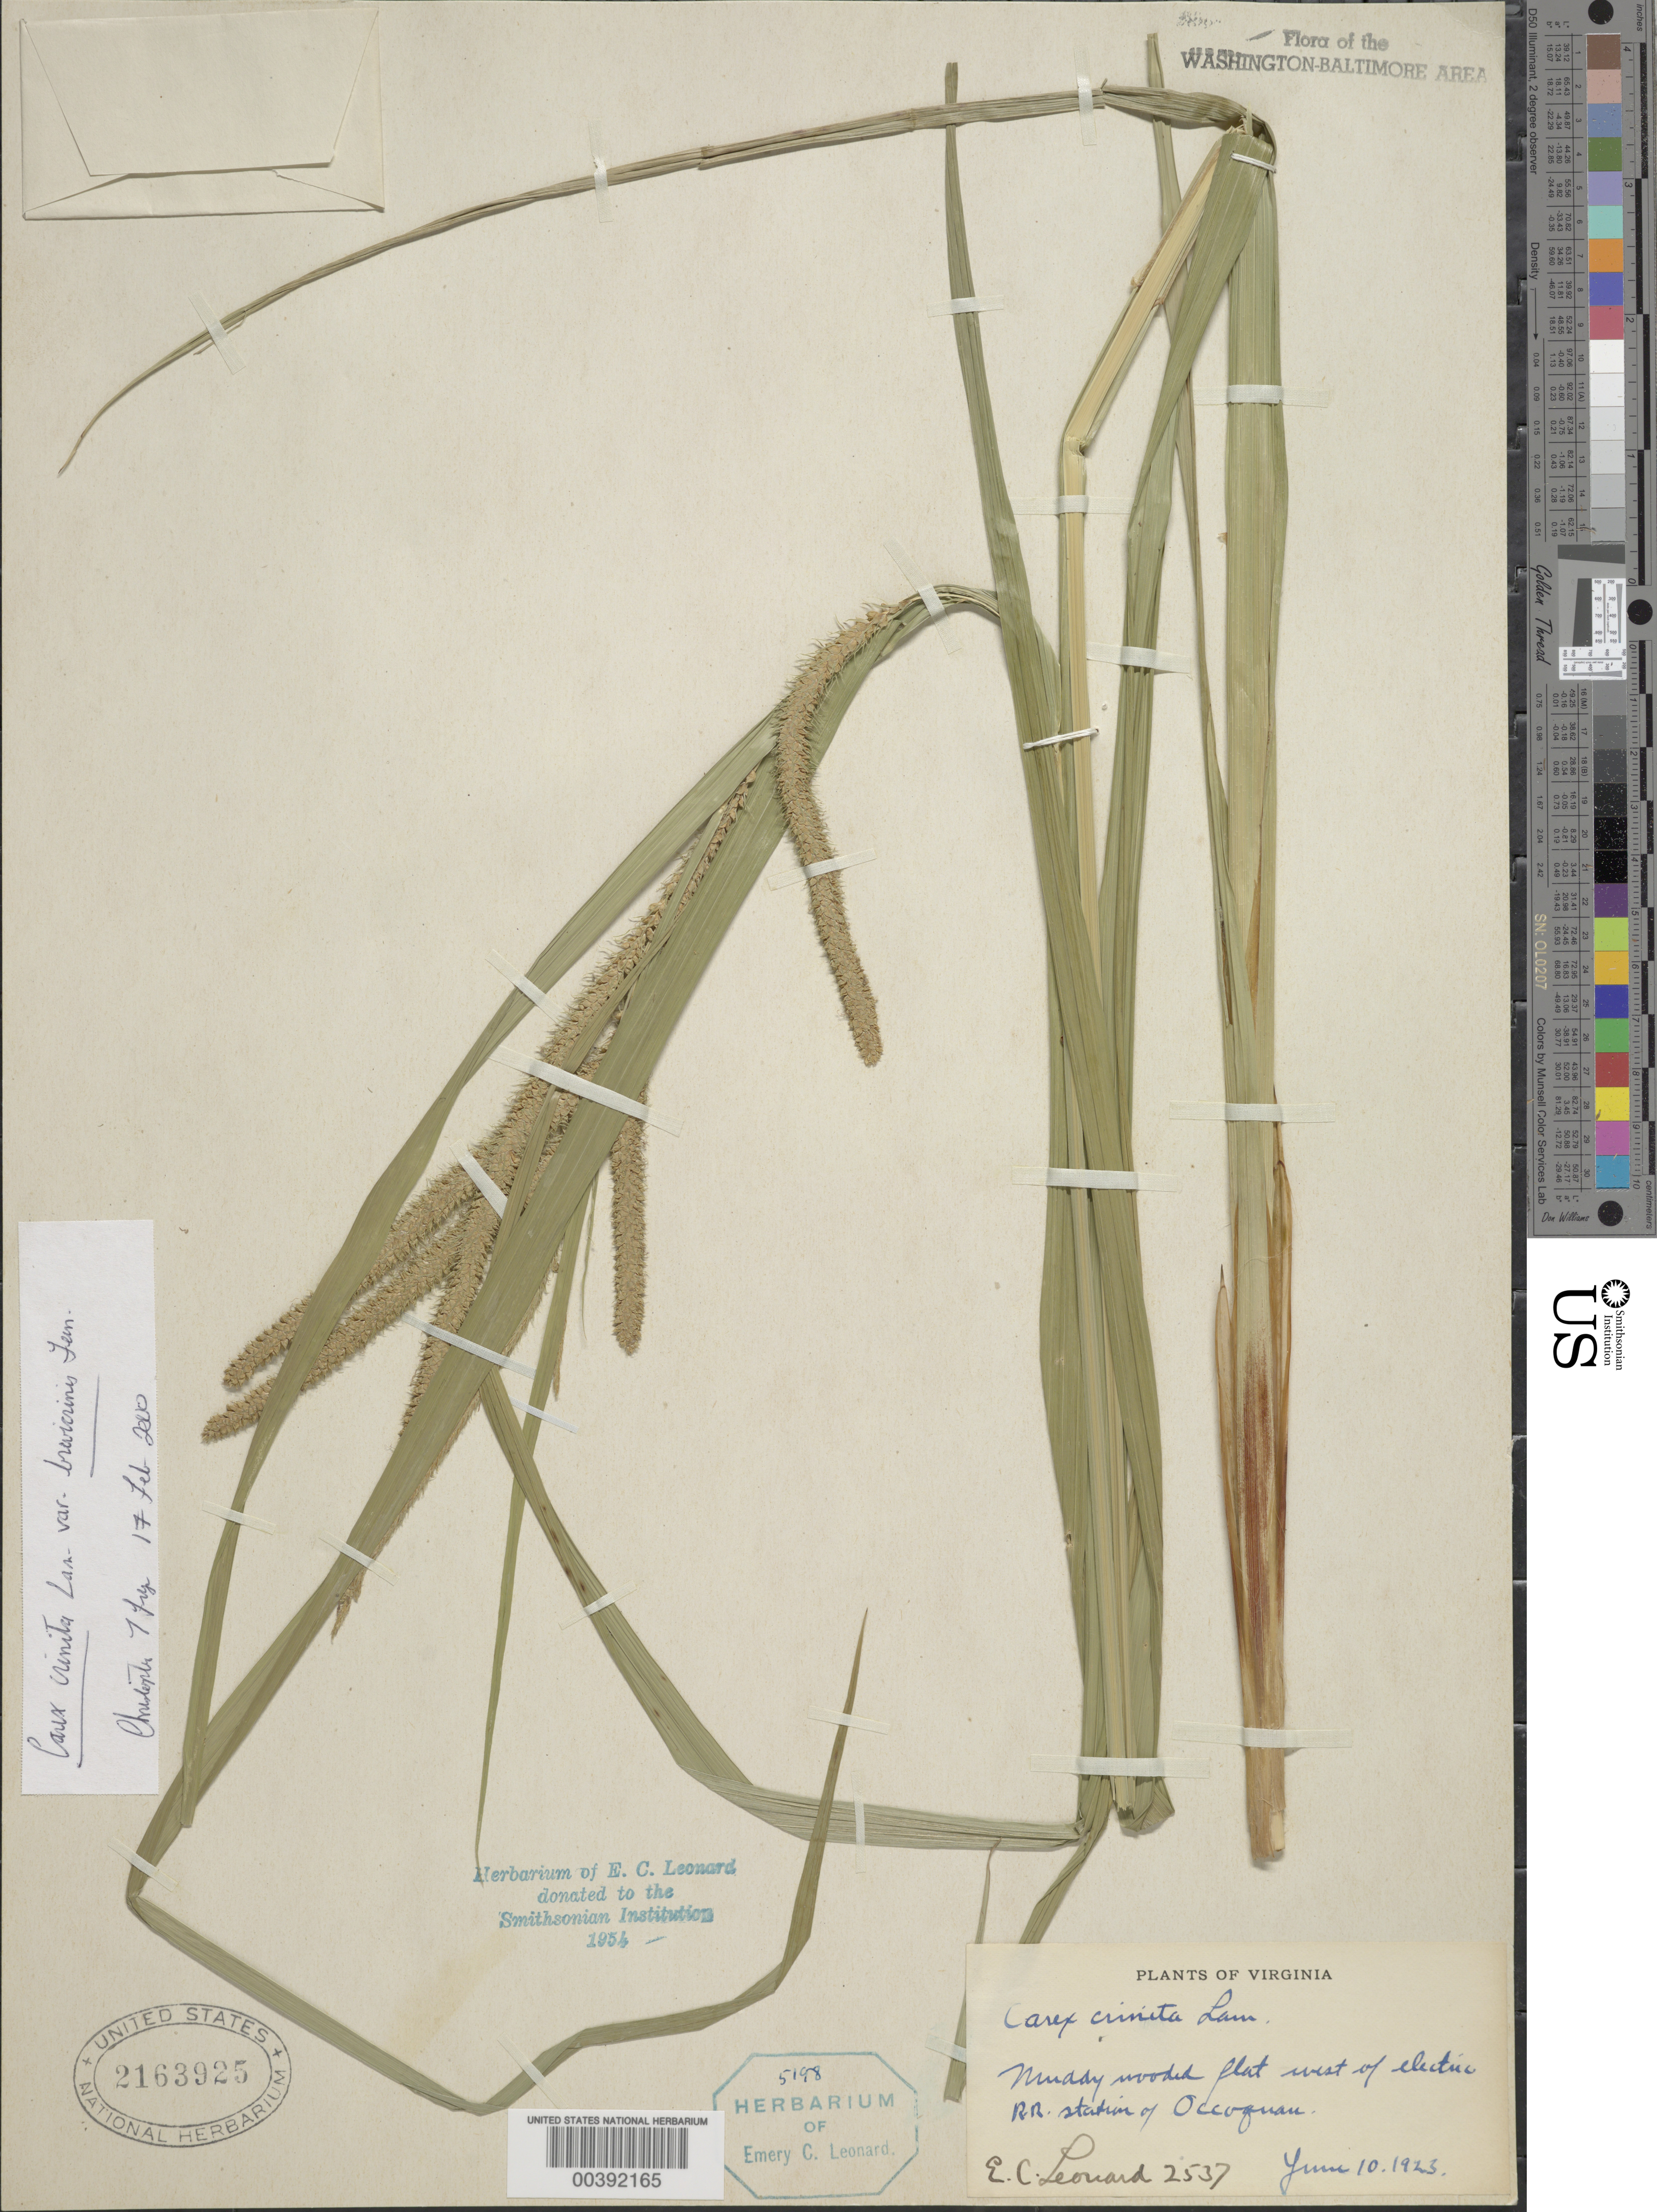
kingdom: Plantae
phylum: Tracheophyta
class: Liliopsida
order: Poales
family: Cyperaceae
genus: Carex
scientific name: Carex crinita var. brevicrinis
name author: Fernald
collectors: E. C. Leonard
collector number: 2537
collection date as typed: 10 Jun 1923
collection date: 1923-06-10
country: United States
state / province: Virginia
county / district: Prince William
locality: Railroad Station, Occoquan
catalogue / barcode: US 2163925